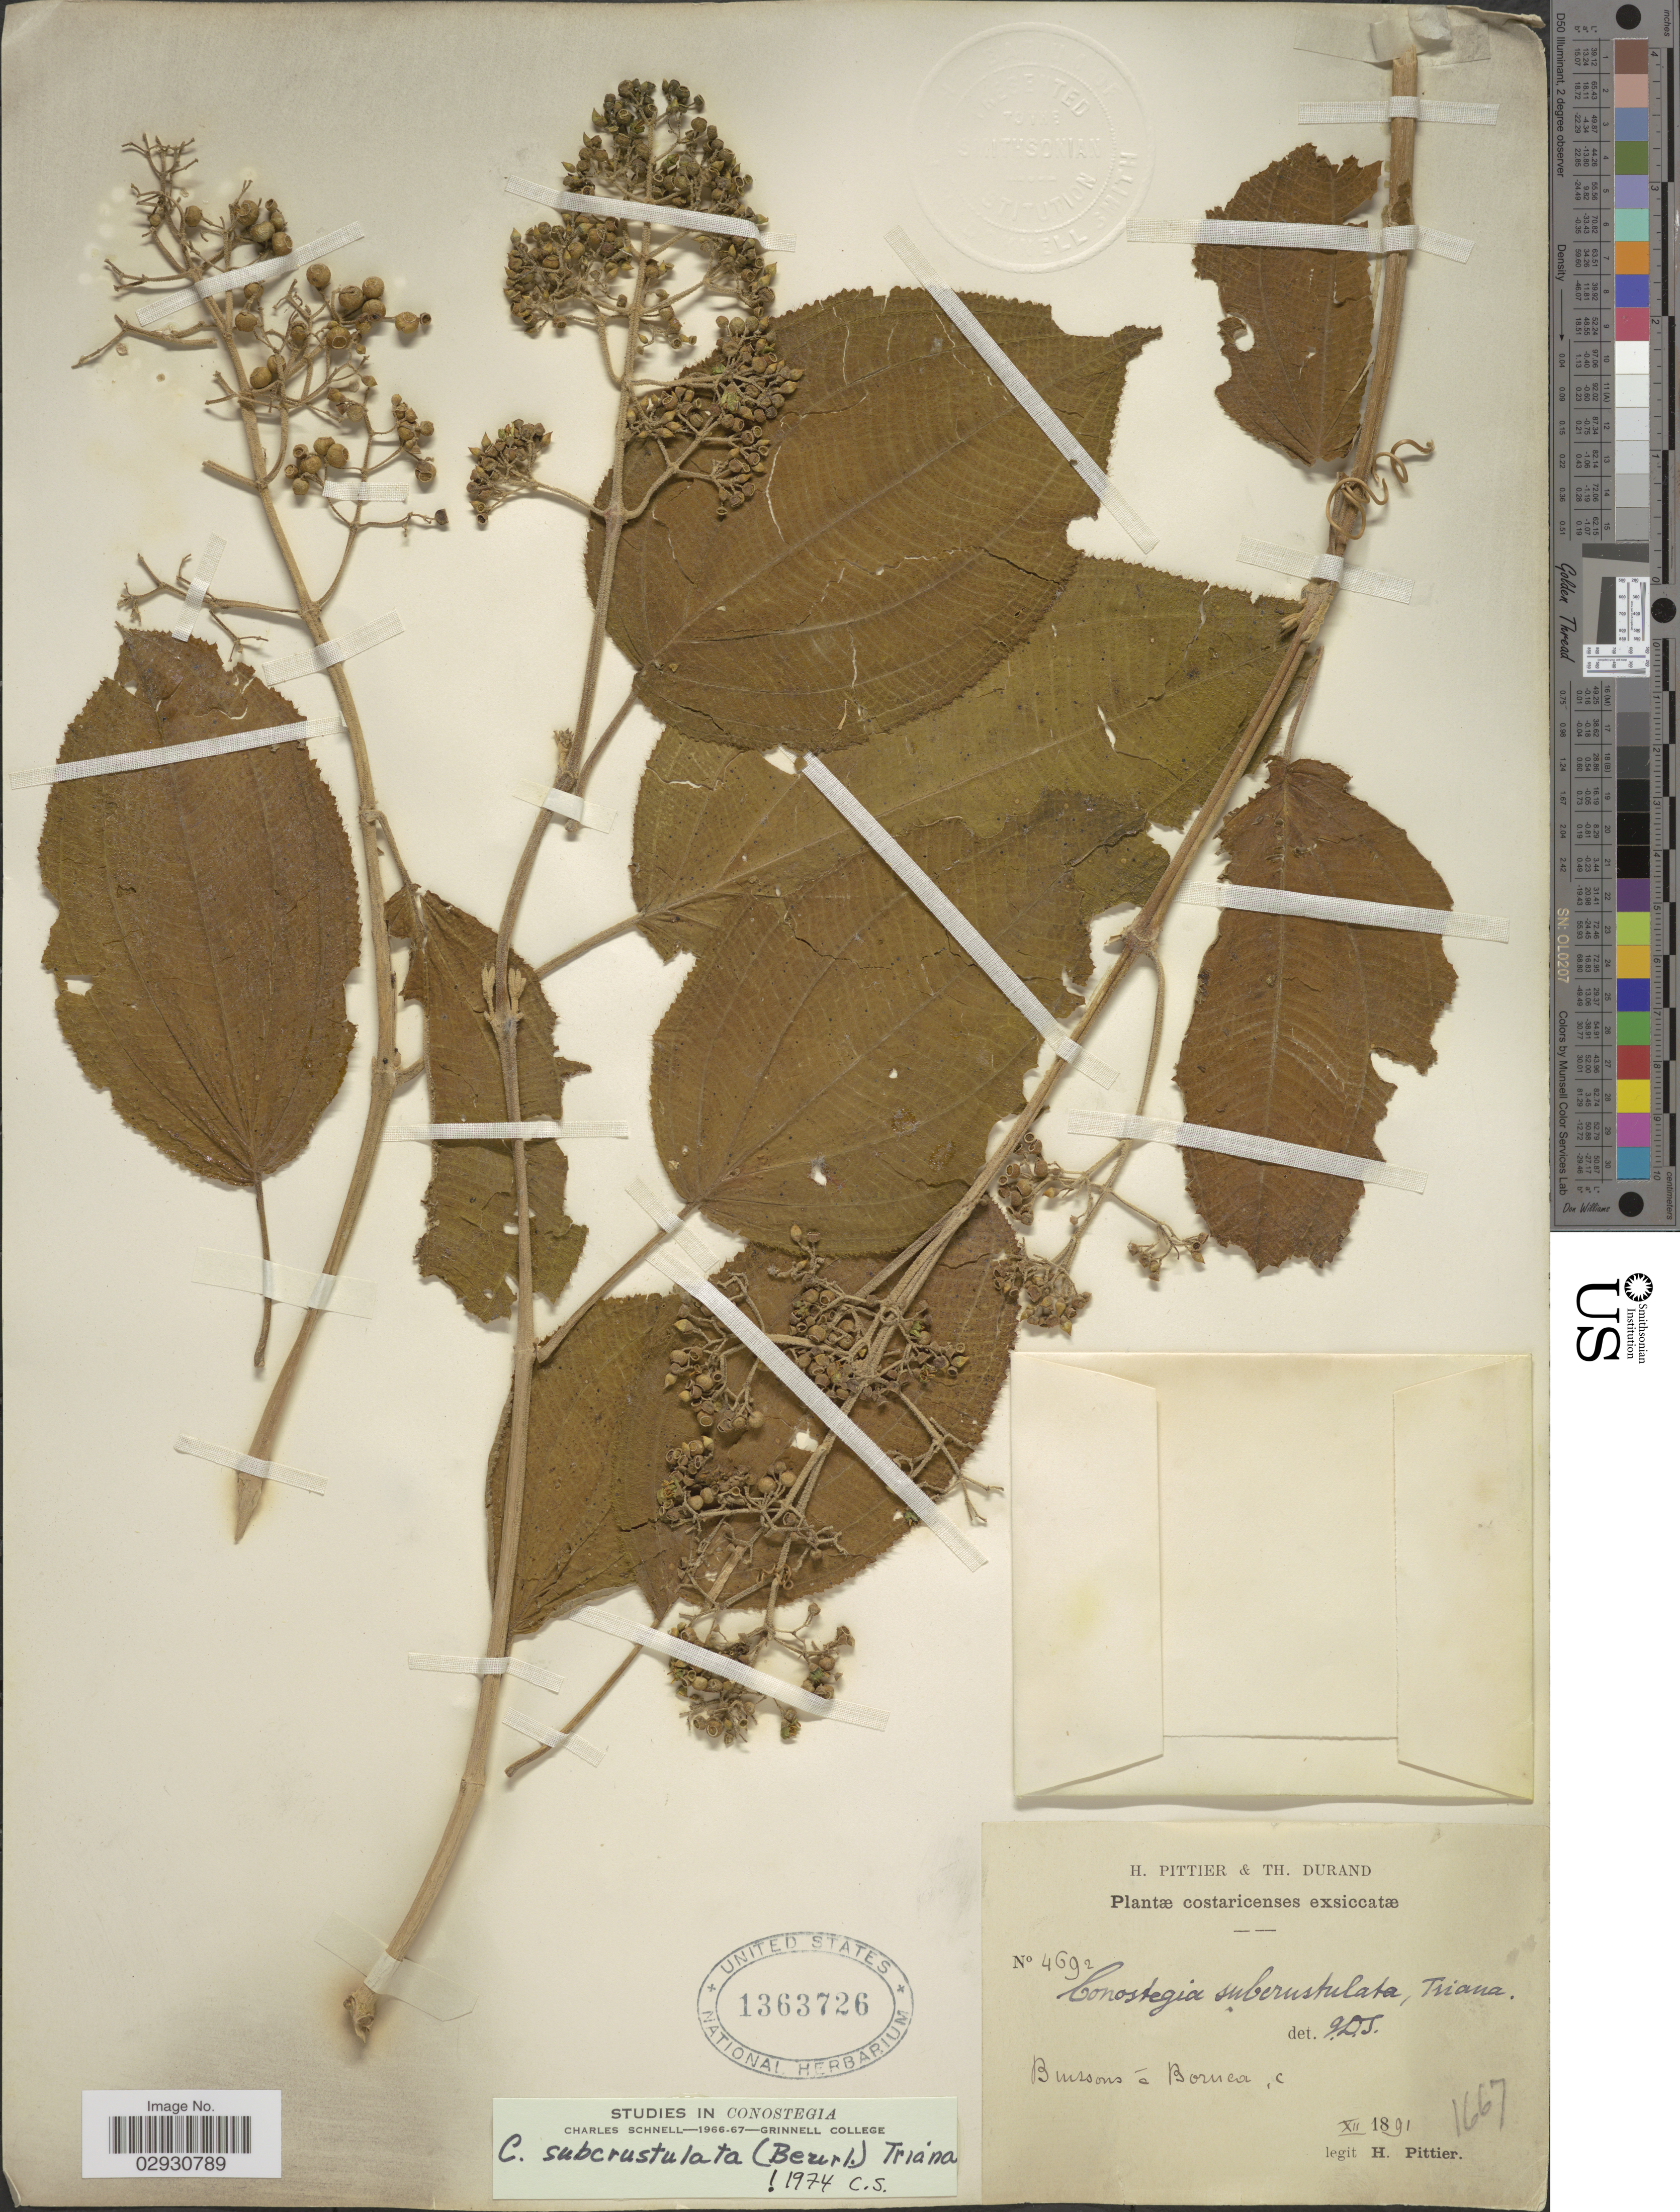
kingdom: Plantae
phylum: Tracheophyta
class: Magnoliopsida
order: Myrtales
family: Melastomataceae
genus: Conostegia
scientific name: Conostegia subcrustulata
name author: (Beurl.) Triana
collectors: H. F. Pittier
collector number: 4692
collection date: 1891-12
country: Costa Rica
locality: Buissons á Boruca [bushes at Boruca]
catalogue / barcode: US 1363726